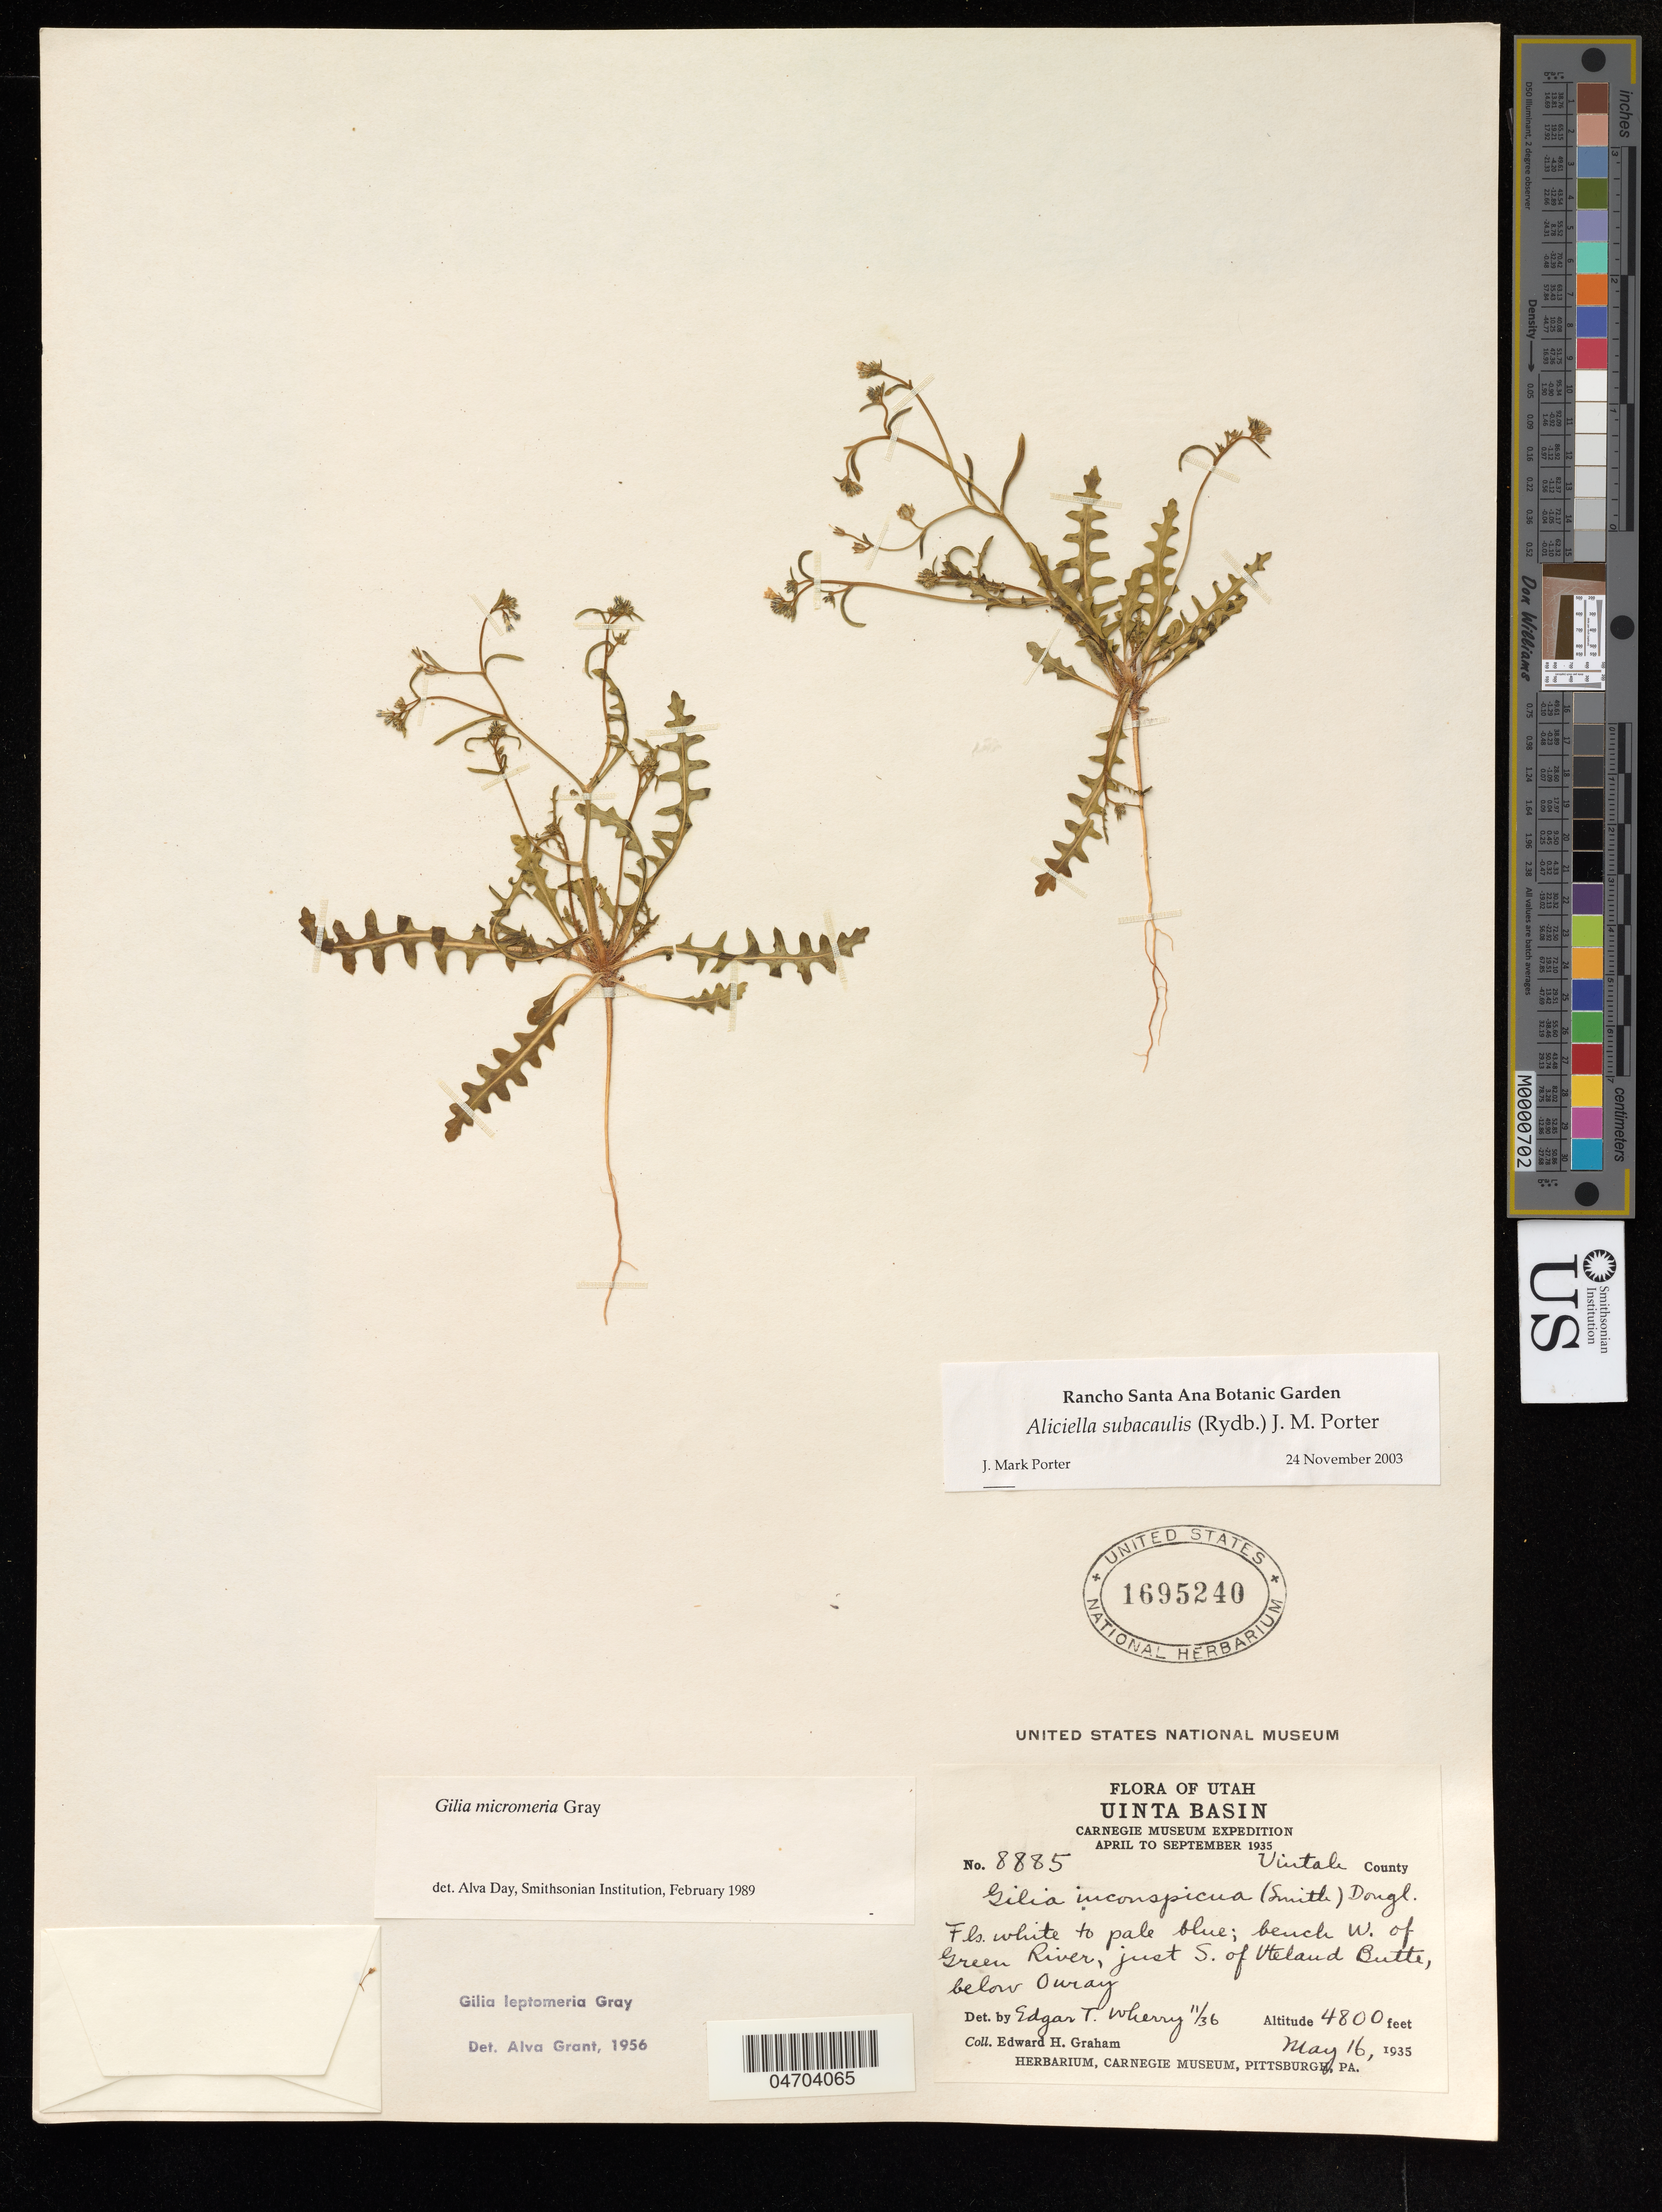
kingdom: Plantae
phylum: Tracheophyta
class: Magnoliopsida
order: Ericales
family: Polemoniaceae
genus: Aliciella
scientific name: Aliciella subnuda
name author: (Torr. ex A. Gray) J.M. Porter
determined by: Porter, J. M.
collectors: E. H. Graham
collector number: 8885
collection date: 1935-05-16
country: United States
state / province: Utah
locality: Vintala County, Uinta Basin, beach W of Green River, just S. of Uteland Butte, below Ouray.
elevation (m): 1463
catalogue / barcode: US 1695240